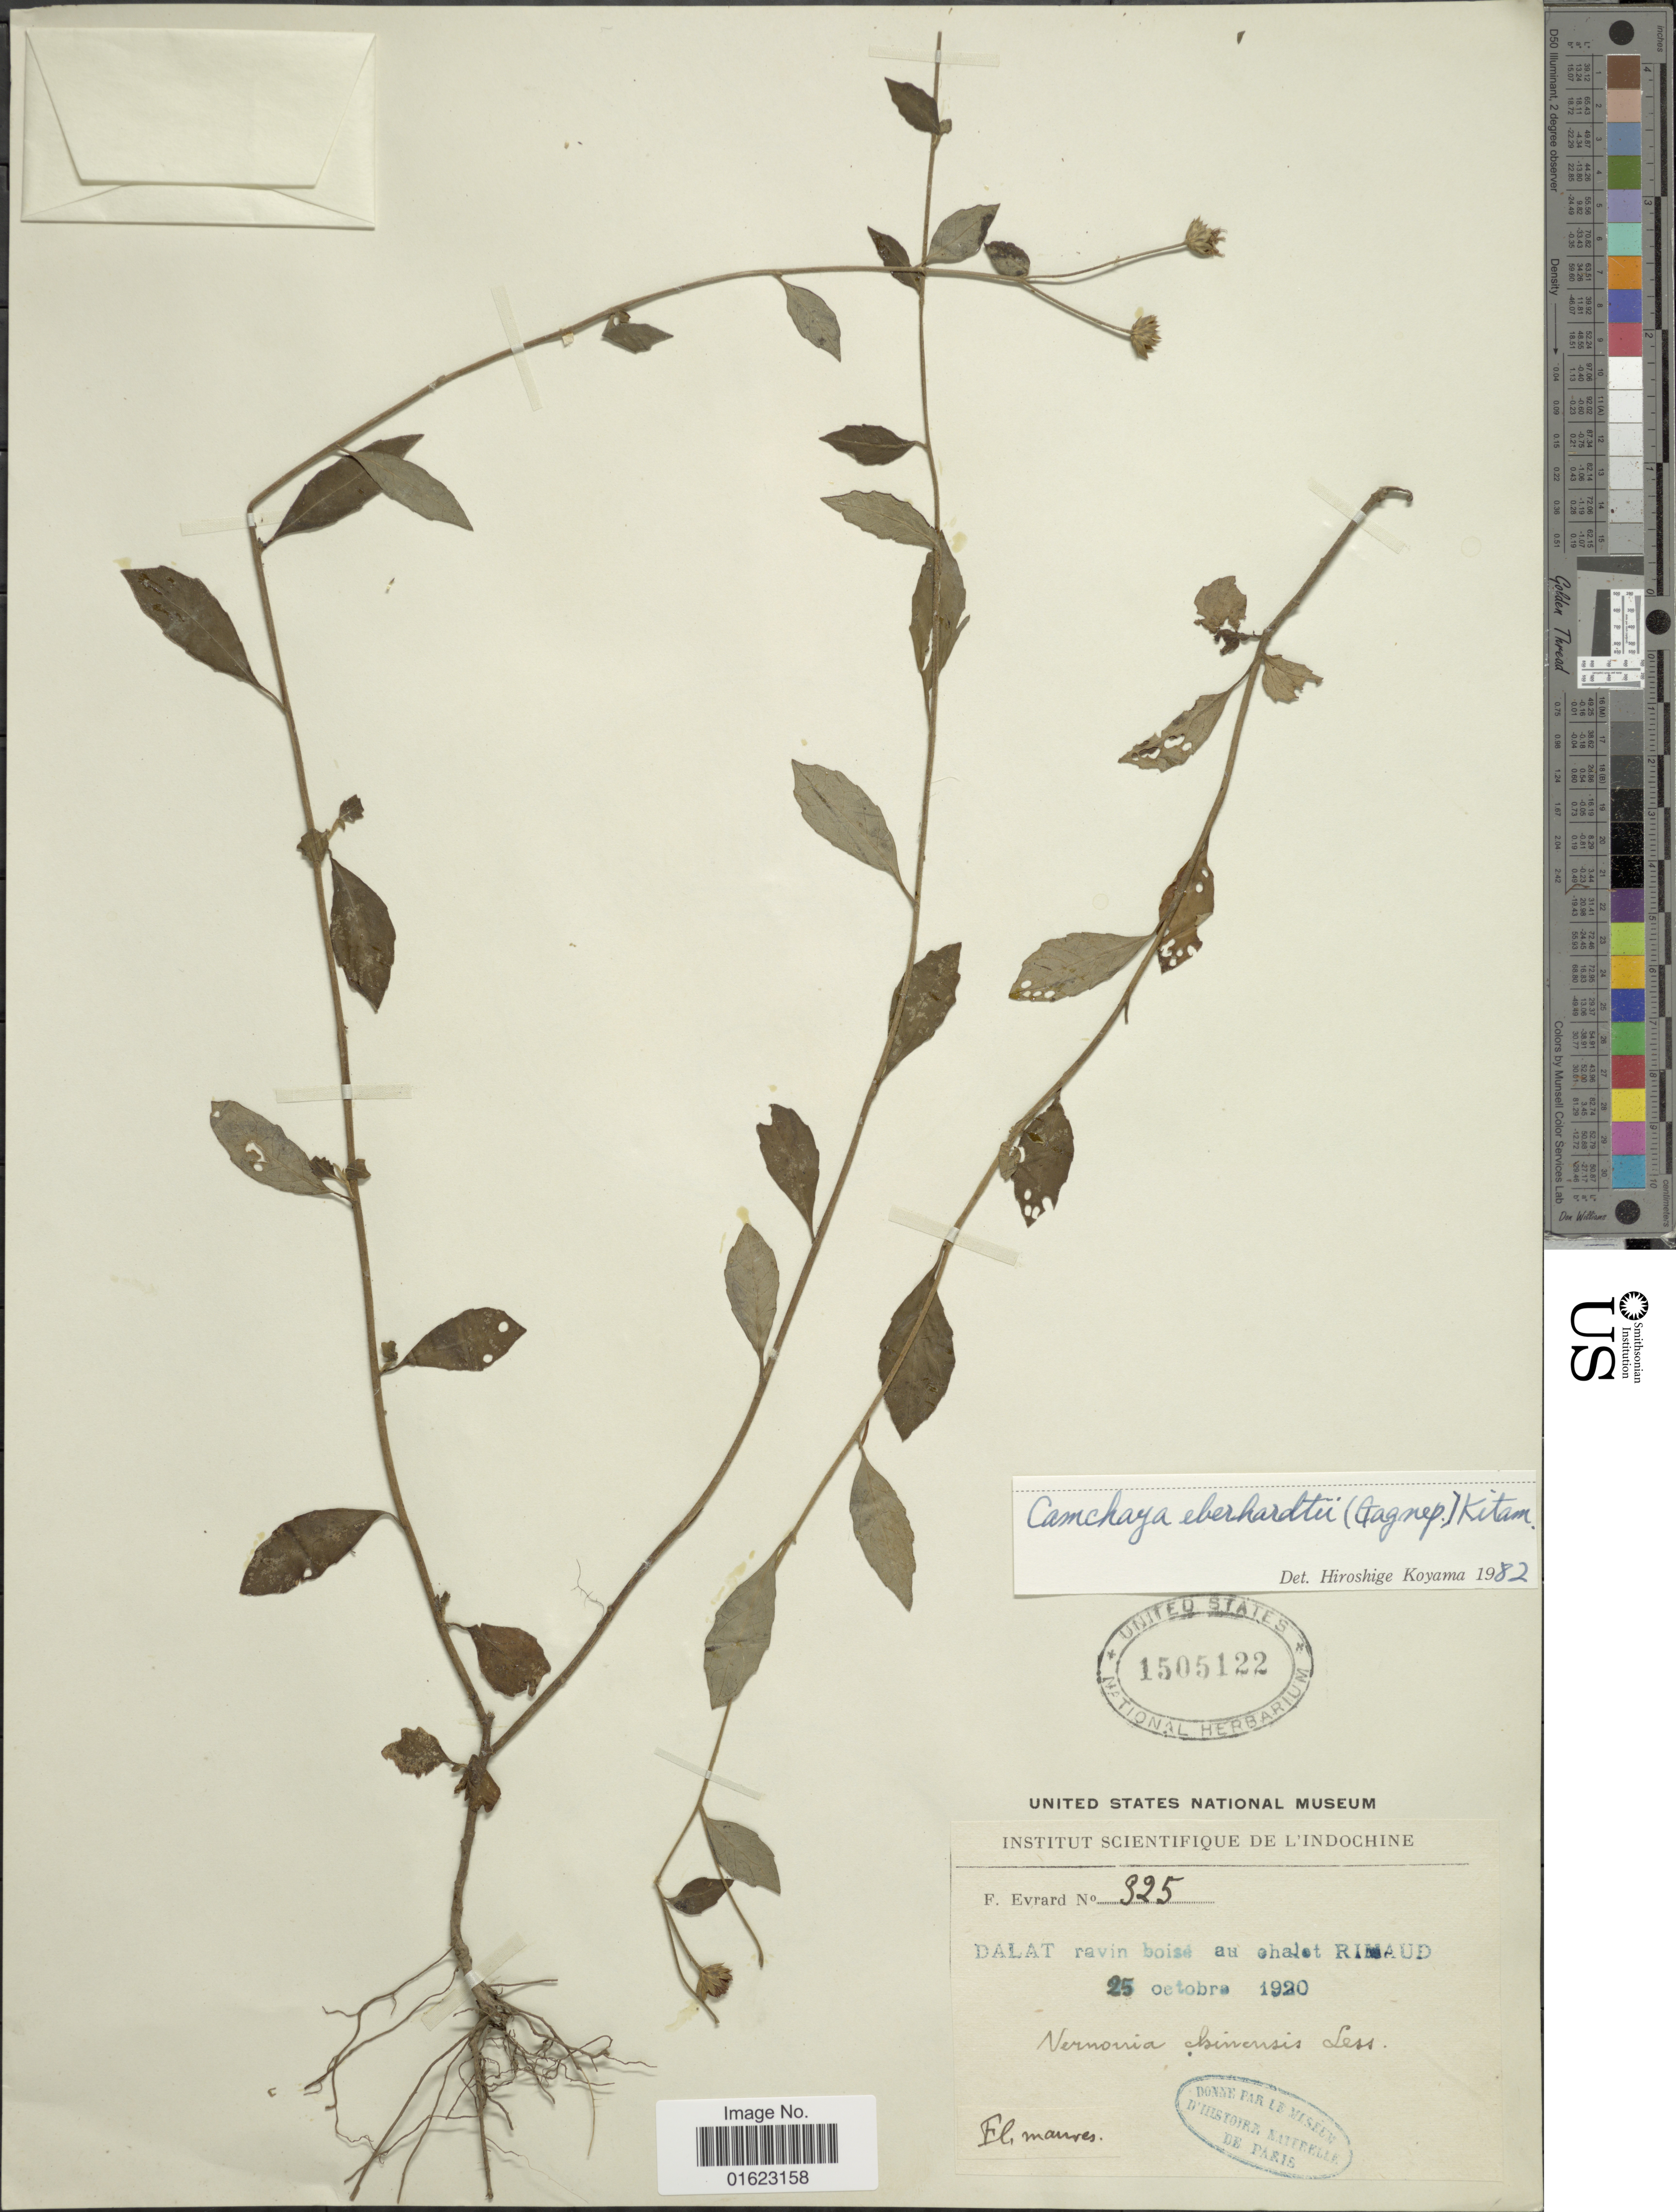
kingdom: Plantae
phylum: Tracheophyta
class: Magnoliopsida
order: Asterales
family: Asteraceae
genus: Iodocephalus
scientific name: Iodocephalus eberhardtii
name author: (Gagnep.) Bunwong & H. Rob.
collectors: F. Evrard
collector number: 325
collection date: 1920-10-25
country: Vietnam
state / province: Lam Dong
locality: Dalat ravin boise au ohalet Rimaud. [interpreted]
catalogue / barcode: US 1505122